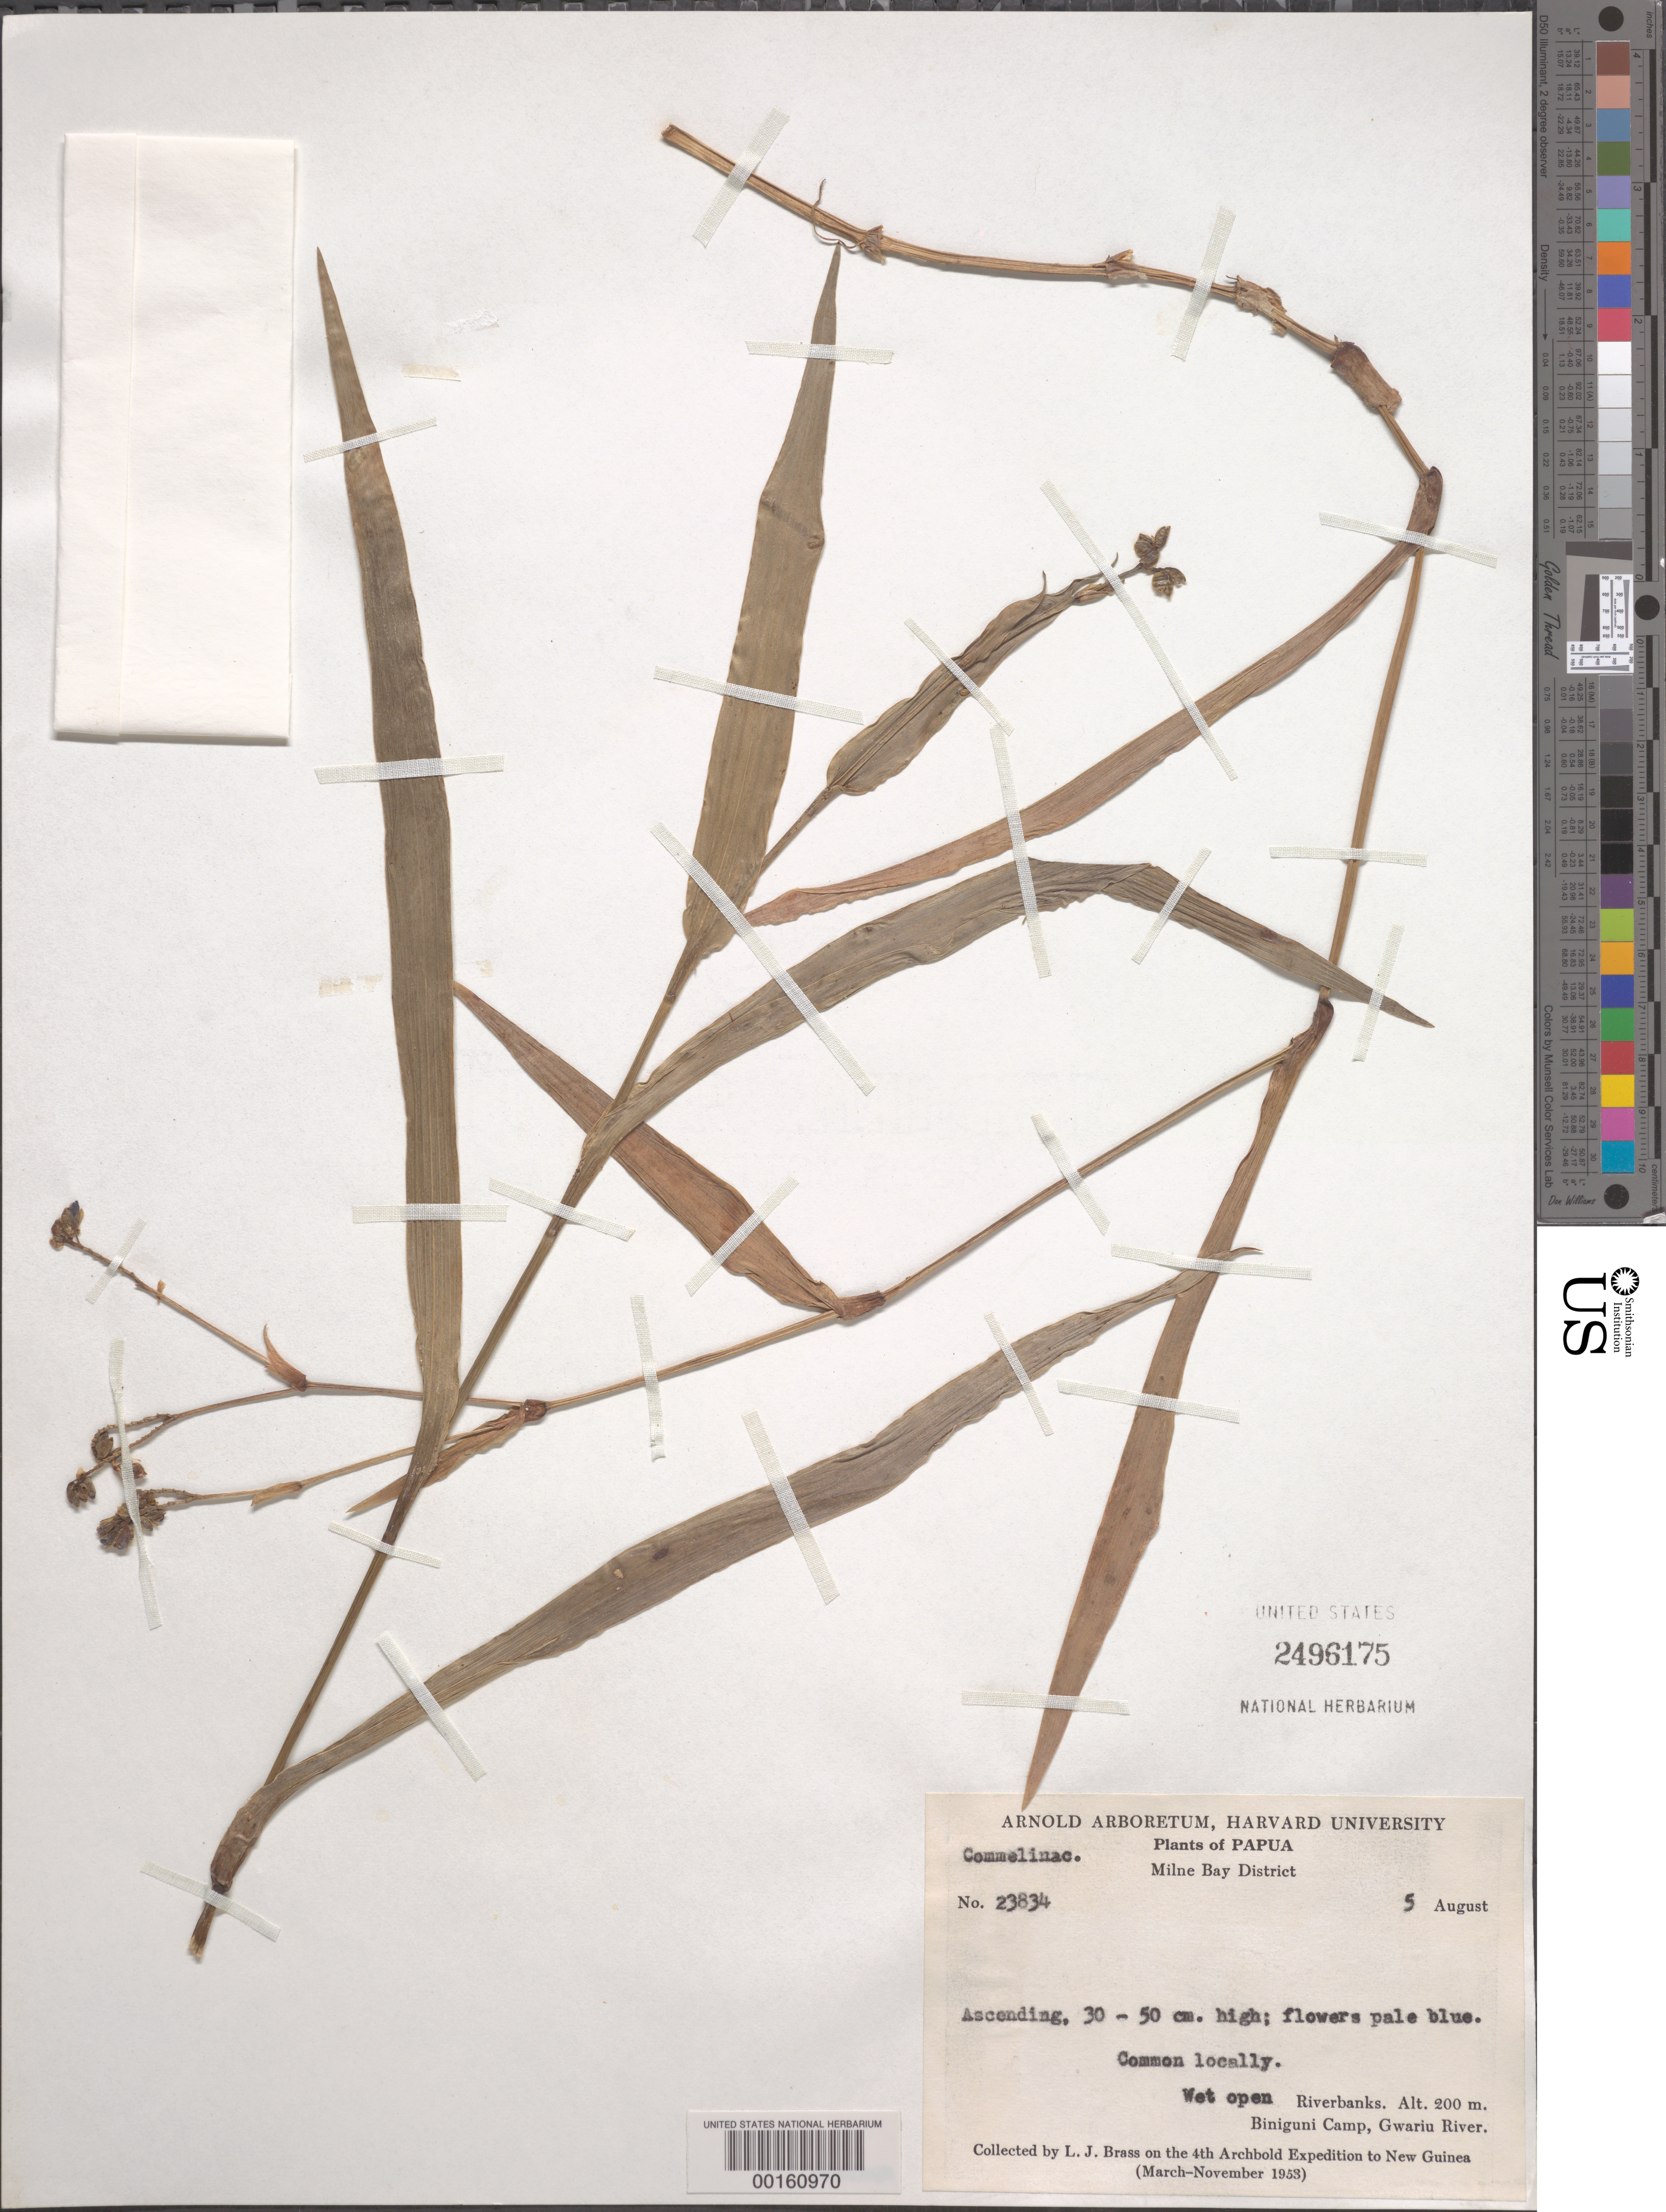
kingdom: Plantae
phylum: Tracheophyta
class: Liliopsida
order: Commelinales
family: Commelinaceae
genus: Murdannia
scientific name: Murdannia sp.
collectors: L. J. Brass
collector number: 23834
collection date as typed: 05 Aug 1953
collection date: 1953-08-05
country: Papua New Guinea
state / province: Milne Bay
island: New Guinea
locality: Biniguni camp, gwariu river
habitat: Wet, open riverbanks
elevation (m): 200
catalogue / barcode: US 2496175